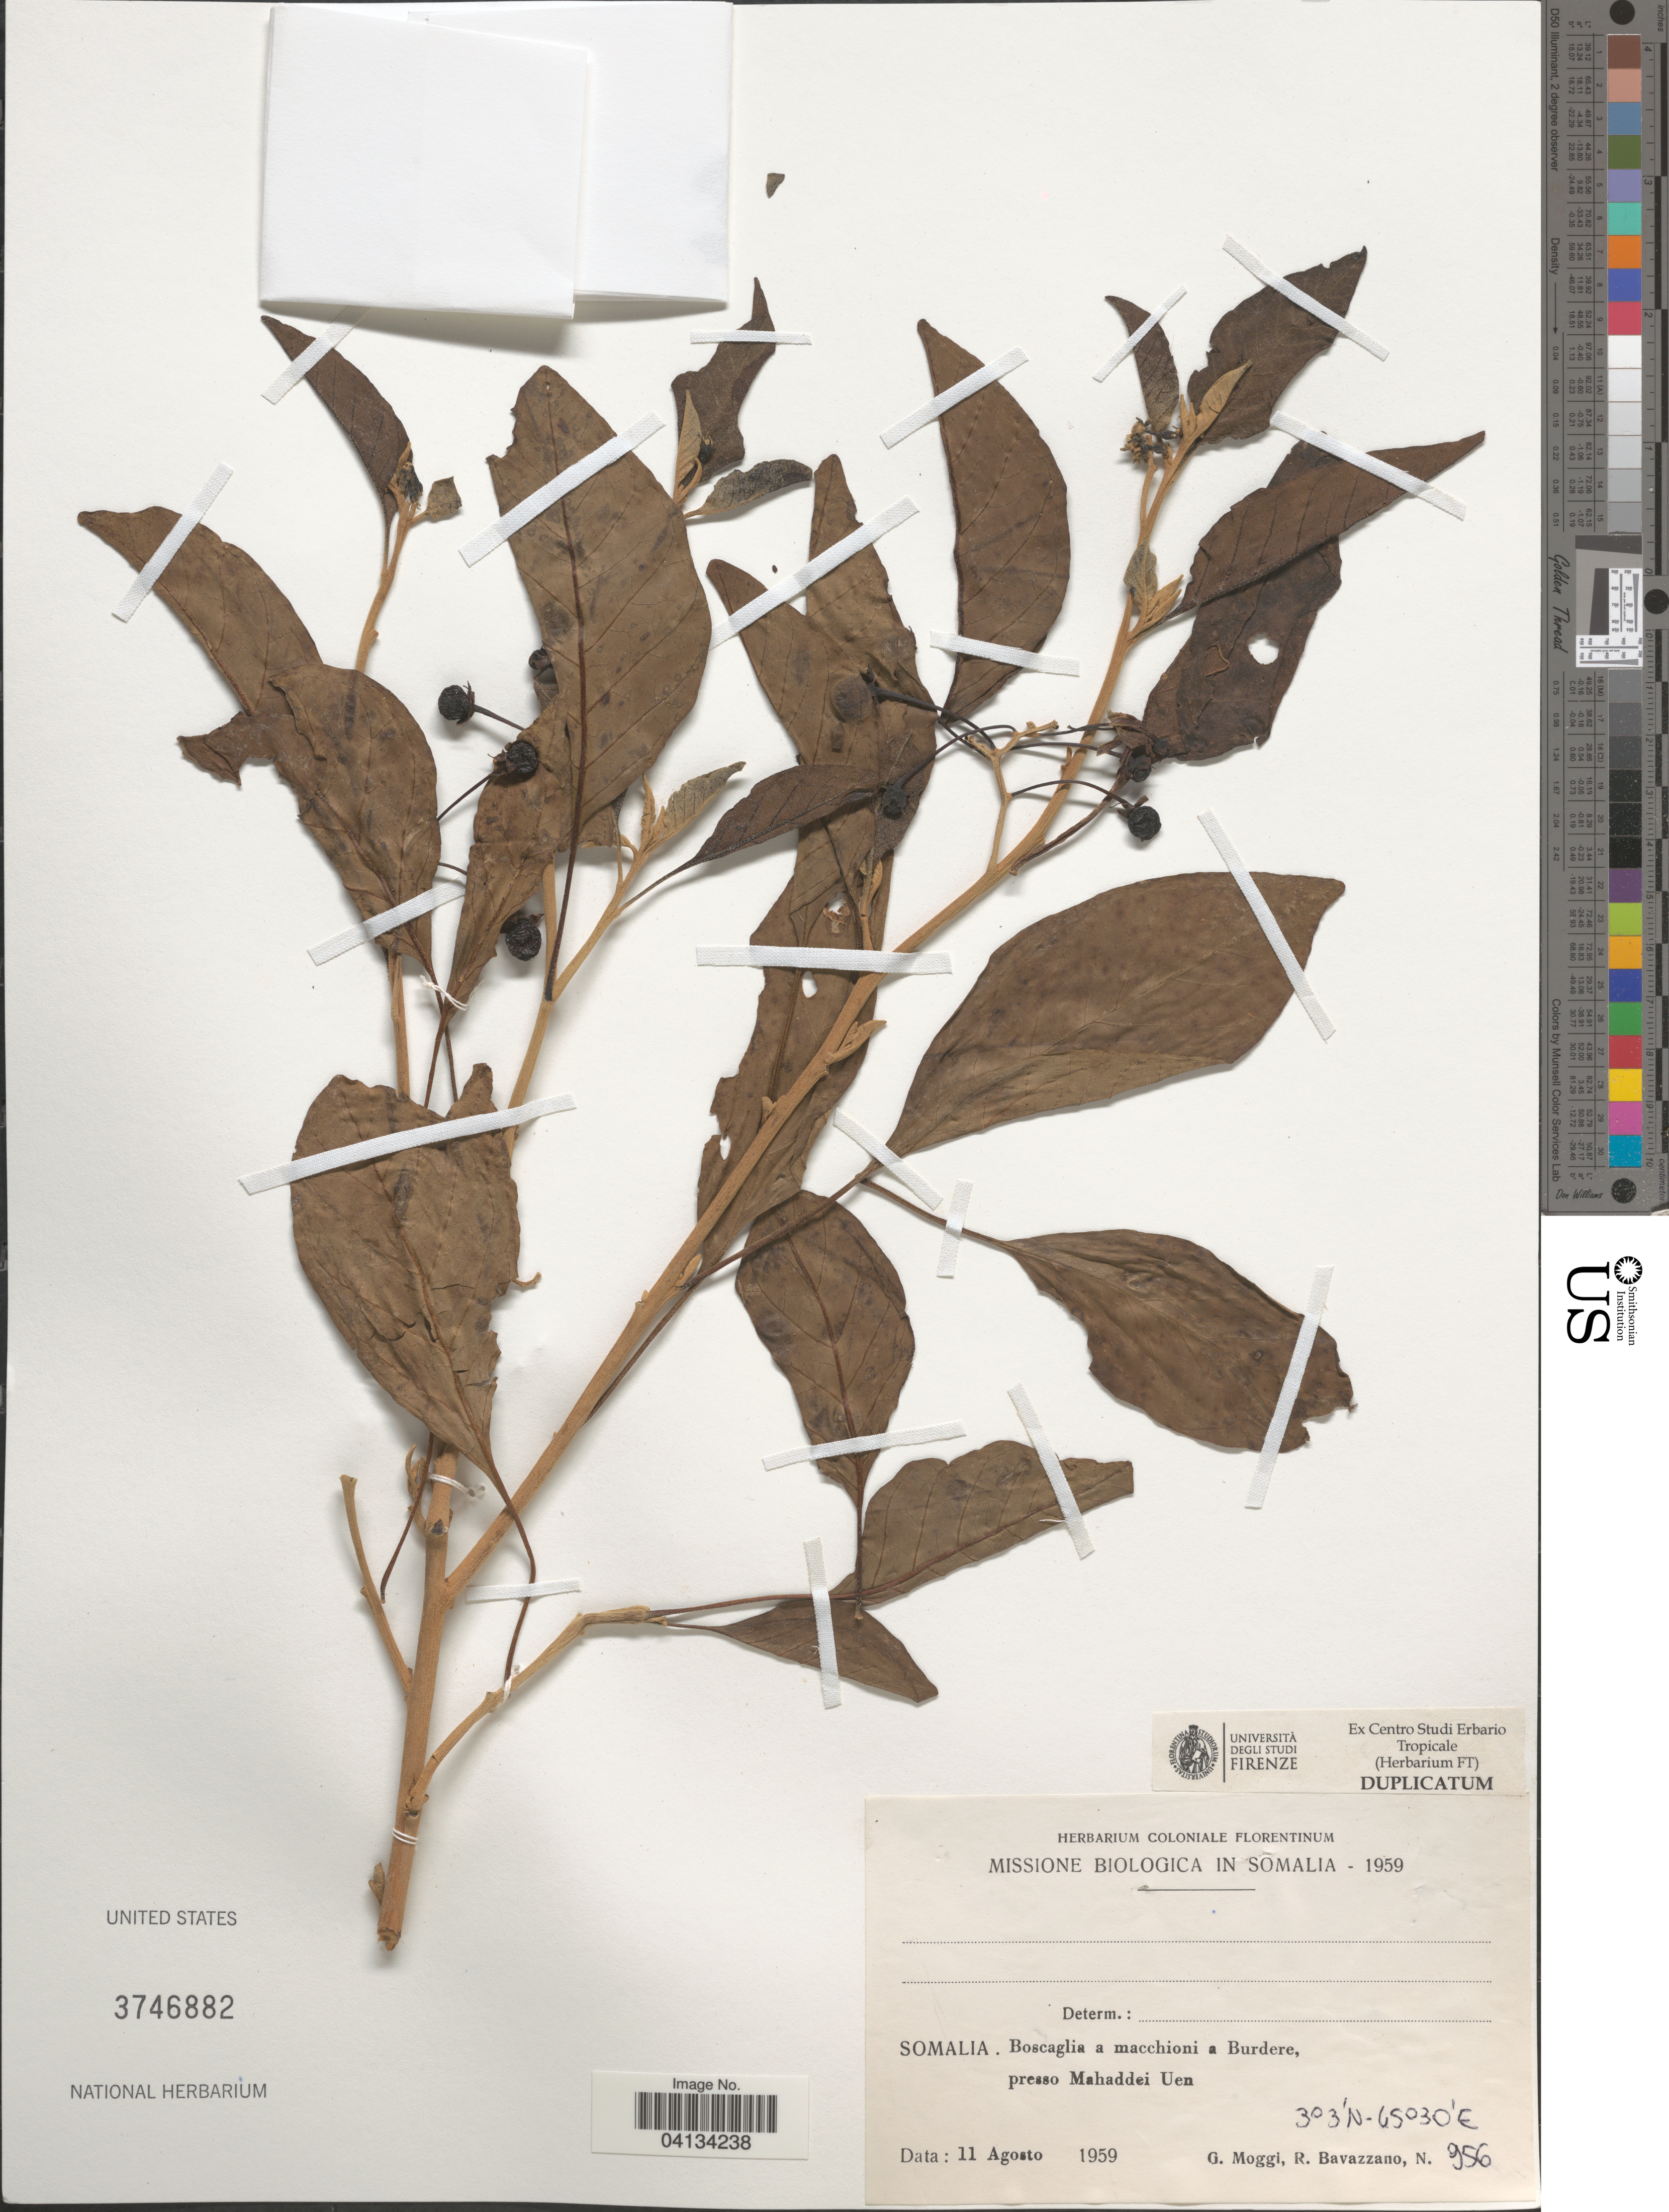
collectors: G. Moggi & R. Bavazzano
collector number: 956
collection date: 1959-08-11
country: Somalia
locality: Missione Biologica in Somalia - 1959. Boscaglia a macchioni a Burdere, presso Mahaddei Uen.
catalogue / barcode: US 3746882